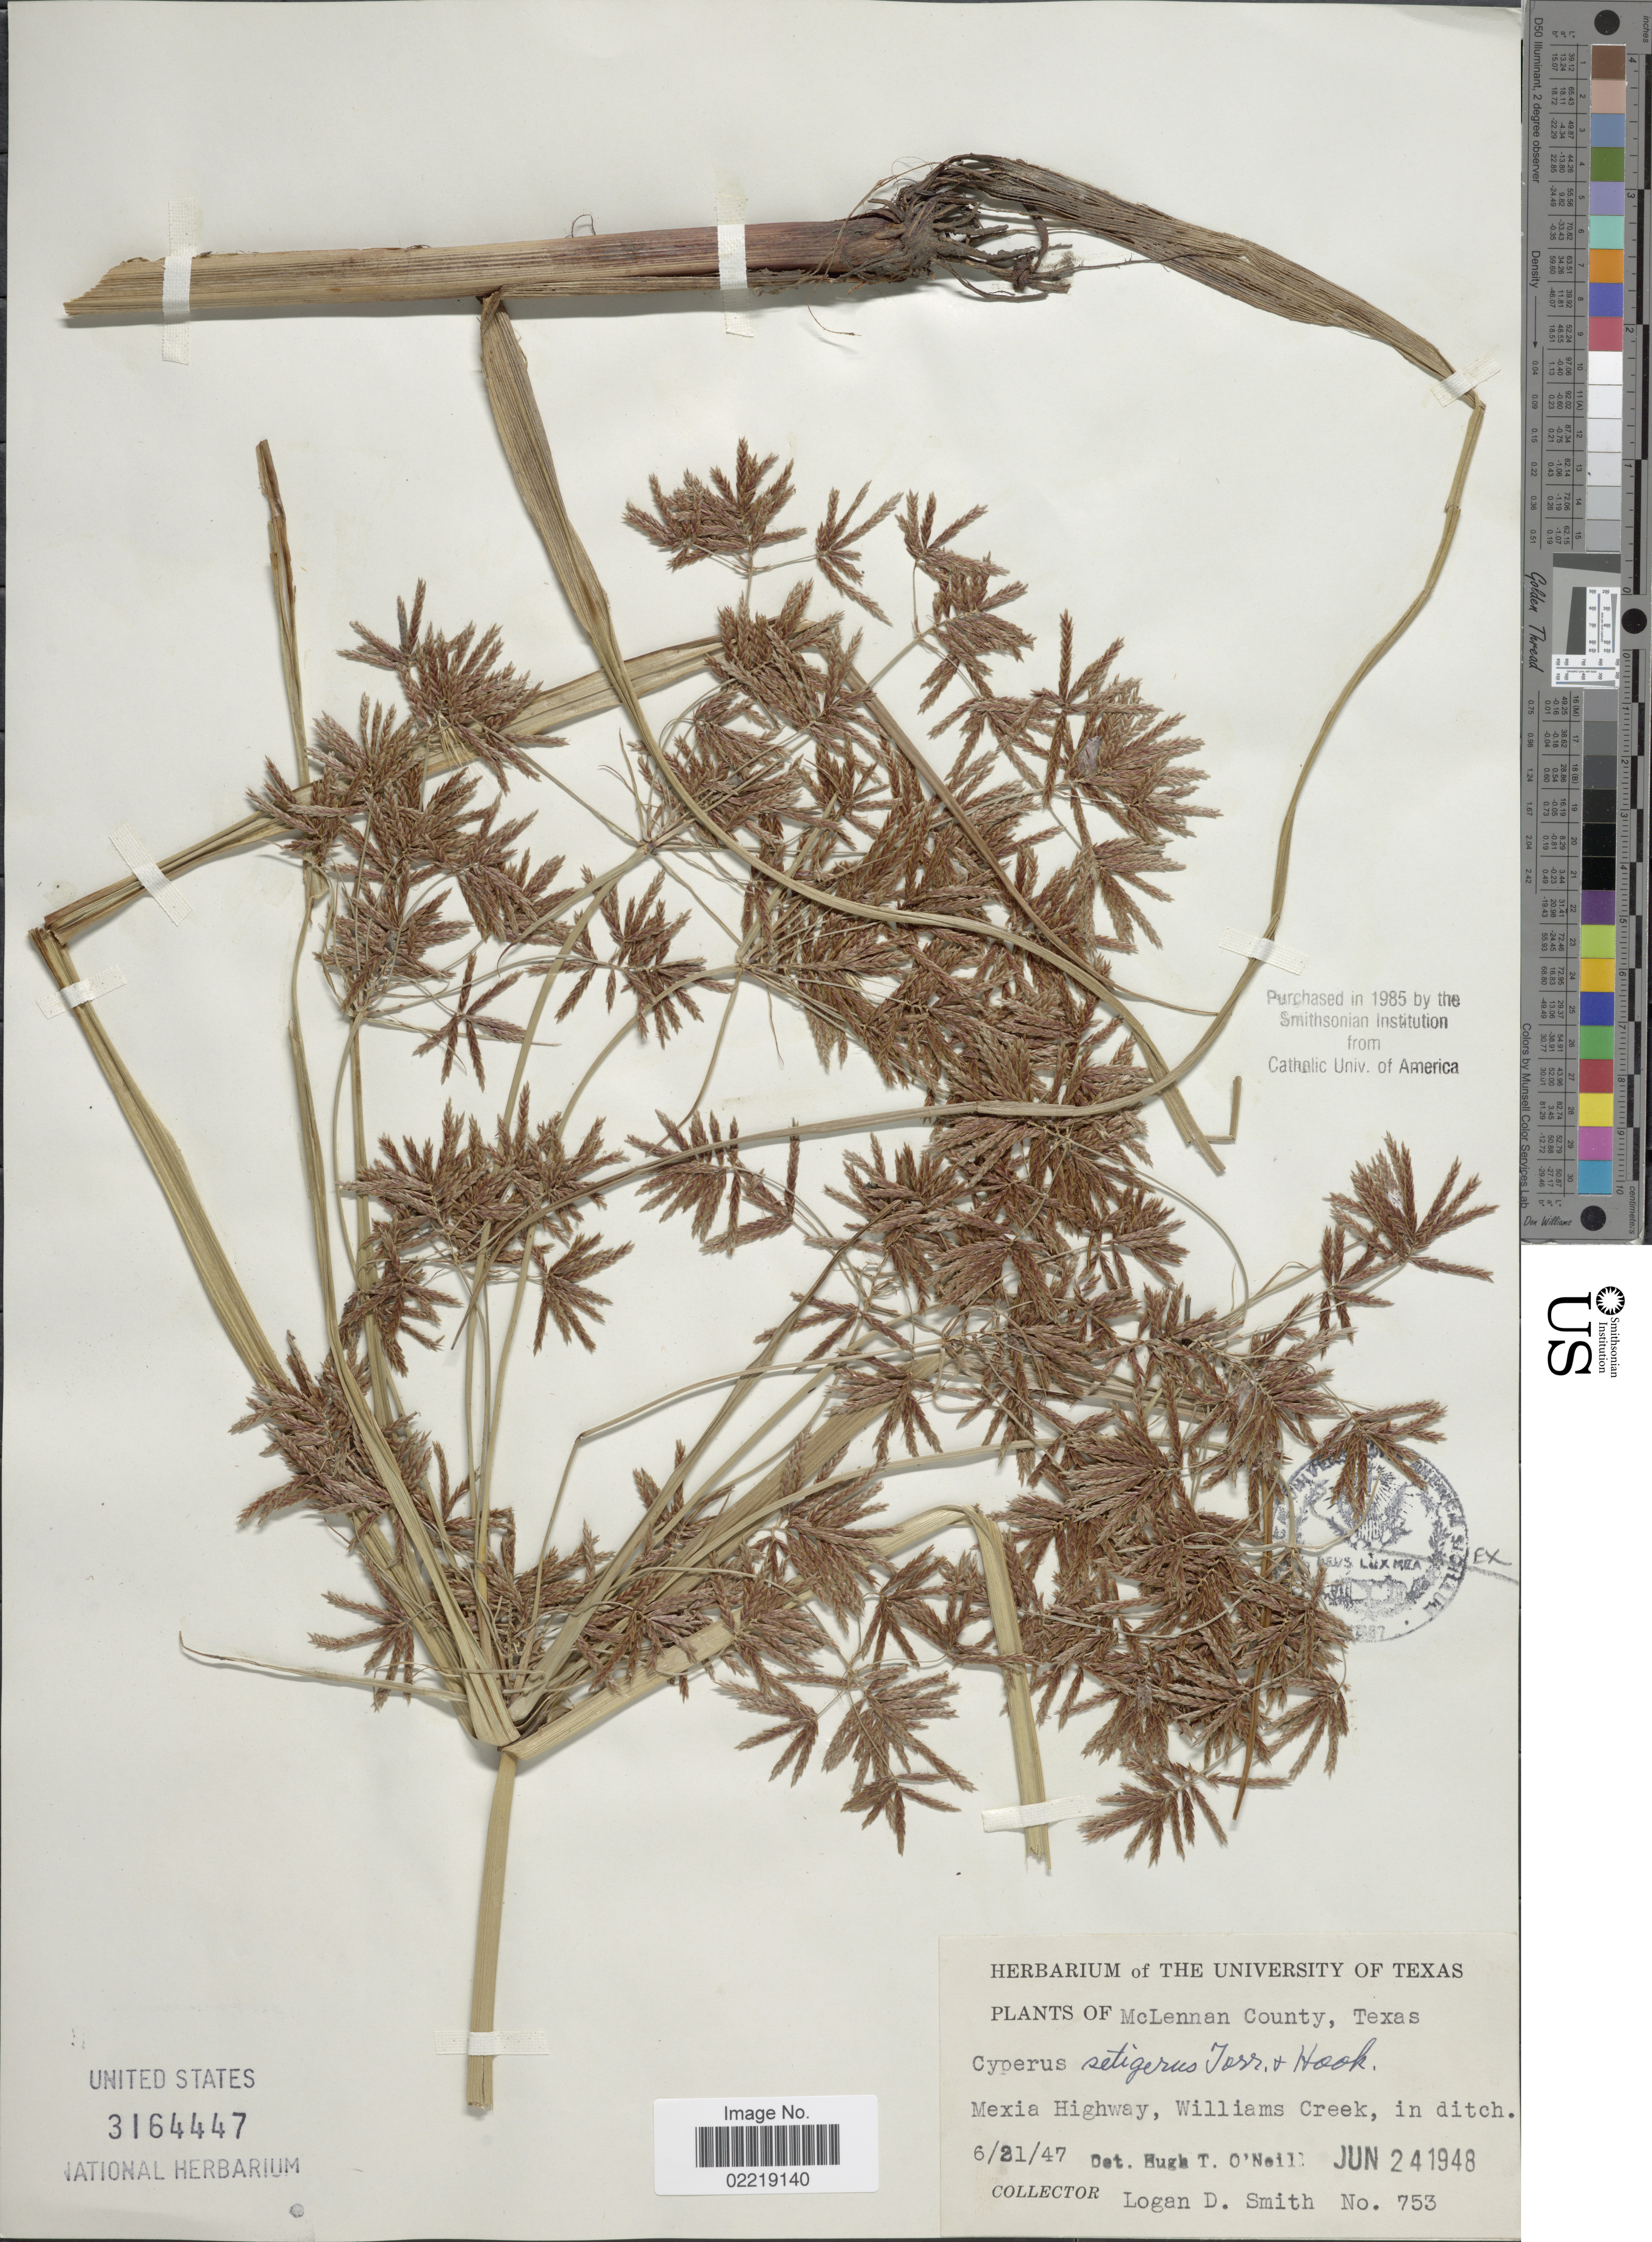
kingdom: Plantae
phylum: Tracheophyta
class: Liliopsida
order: Poales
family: Cyperaceae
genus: Cyperus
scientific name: Cyperus setigerus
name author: Torr. & Hook.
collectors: L. Smith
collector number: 753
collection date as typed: Transcribed d/m/y: 21/6/47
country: United States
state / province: Texas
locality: McLennan County, Mexia Highway, Williams Creek, in ditch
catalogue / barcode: US 3164447